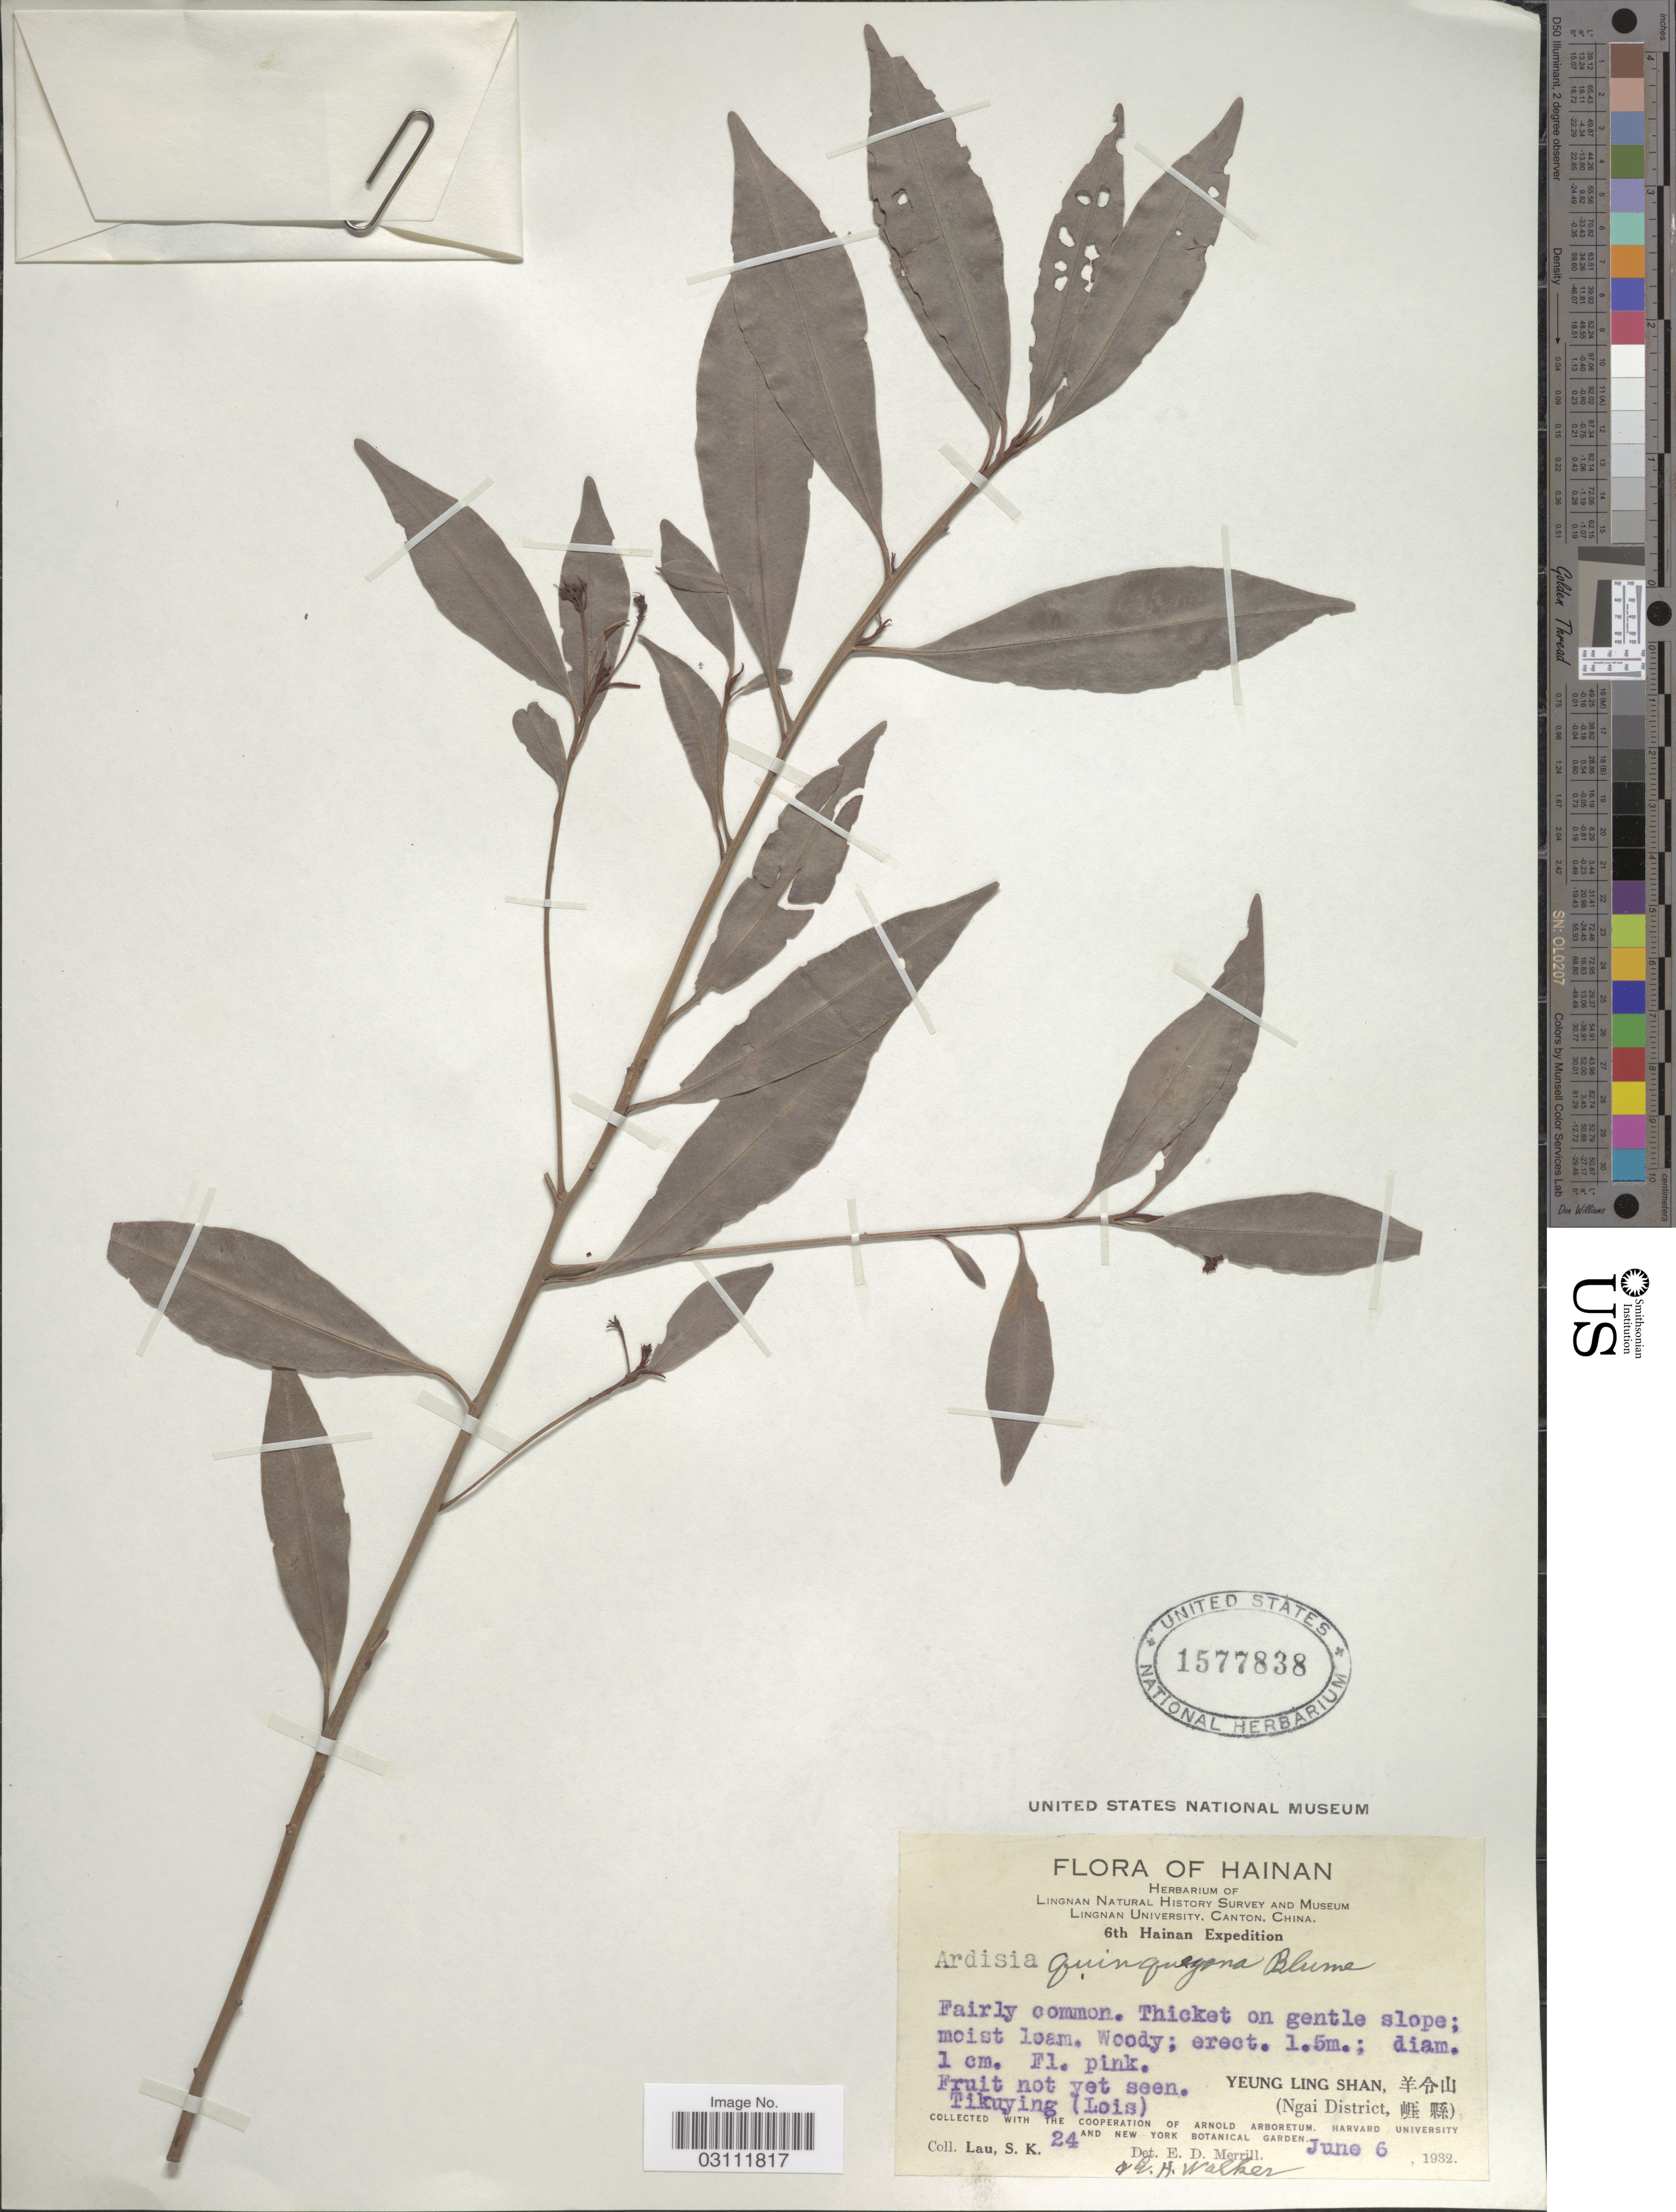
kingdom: Plantae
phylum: Tracheophyta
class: Magnoliopsida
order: Ericales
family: Primulaceae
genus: Ardisia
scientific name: Ardisia quinquegona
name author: Blume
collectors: S. K. Lau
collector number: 24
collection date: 1932-06-06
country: China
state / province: Hainan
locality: Yeung Ling Shan (Ngai District) Tikuying (Lois).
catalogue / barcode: US 1577838